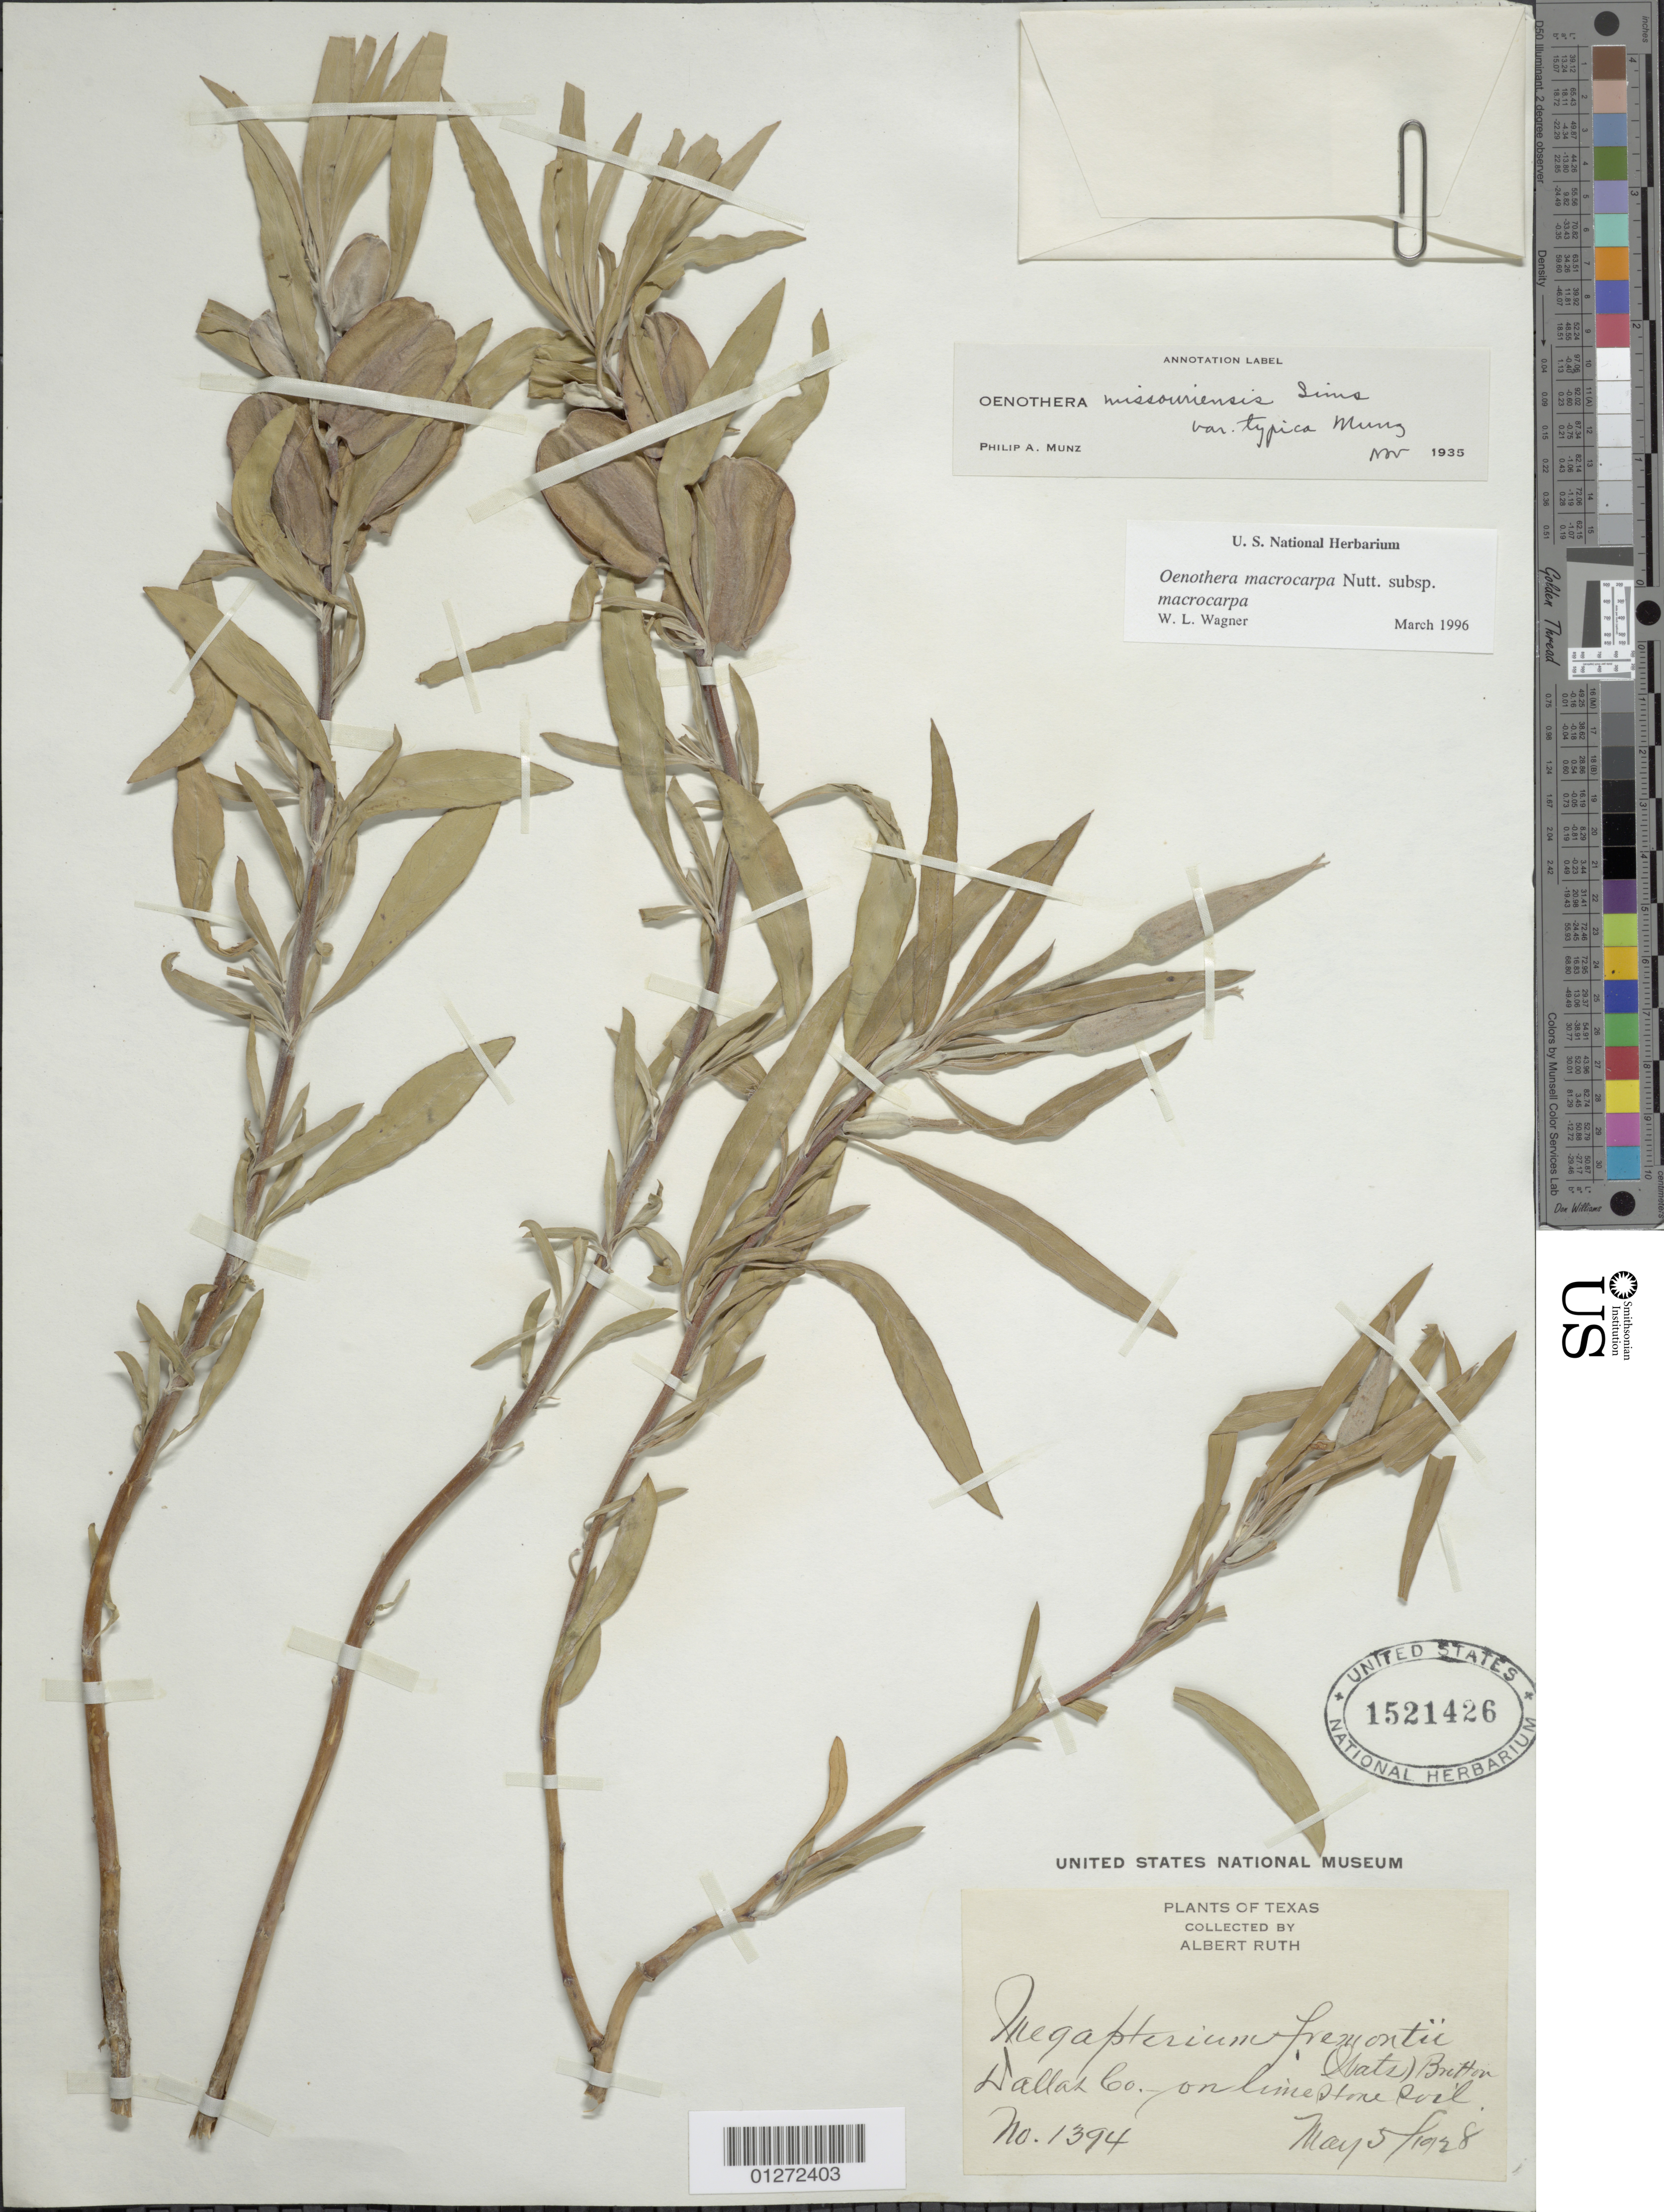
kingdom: Plantae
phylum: Tracheophyta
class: Magnoliopsida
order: Myrtales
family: Onagraceae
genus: Oenothera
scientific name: Oenothera macrocarpa subsp. macrocarpa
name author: Nutt.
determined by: Wagner, W. L., (BOT), Smithsonian Institution - National Museum of Natural History (UNITED STATES)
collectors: A. Ruth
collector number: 1394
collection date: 1928-05-05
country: United States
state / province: Texas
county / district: Dallas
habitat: Limestone soil.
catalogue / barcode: US 1521426